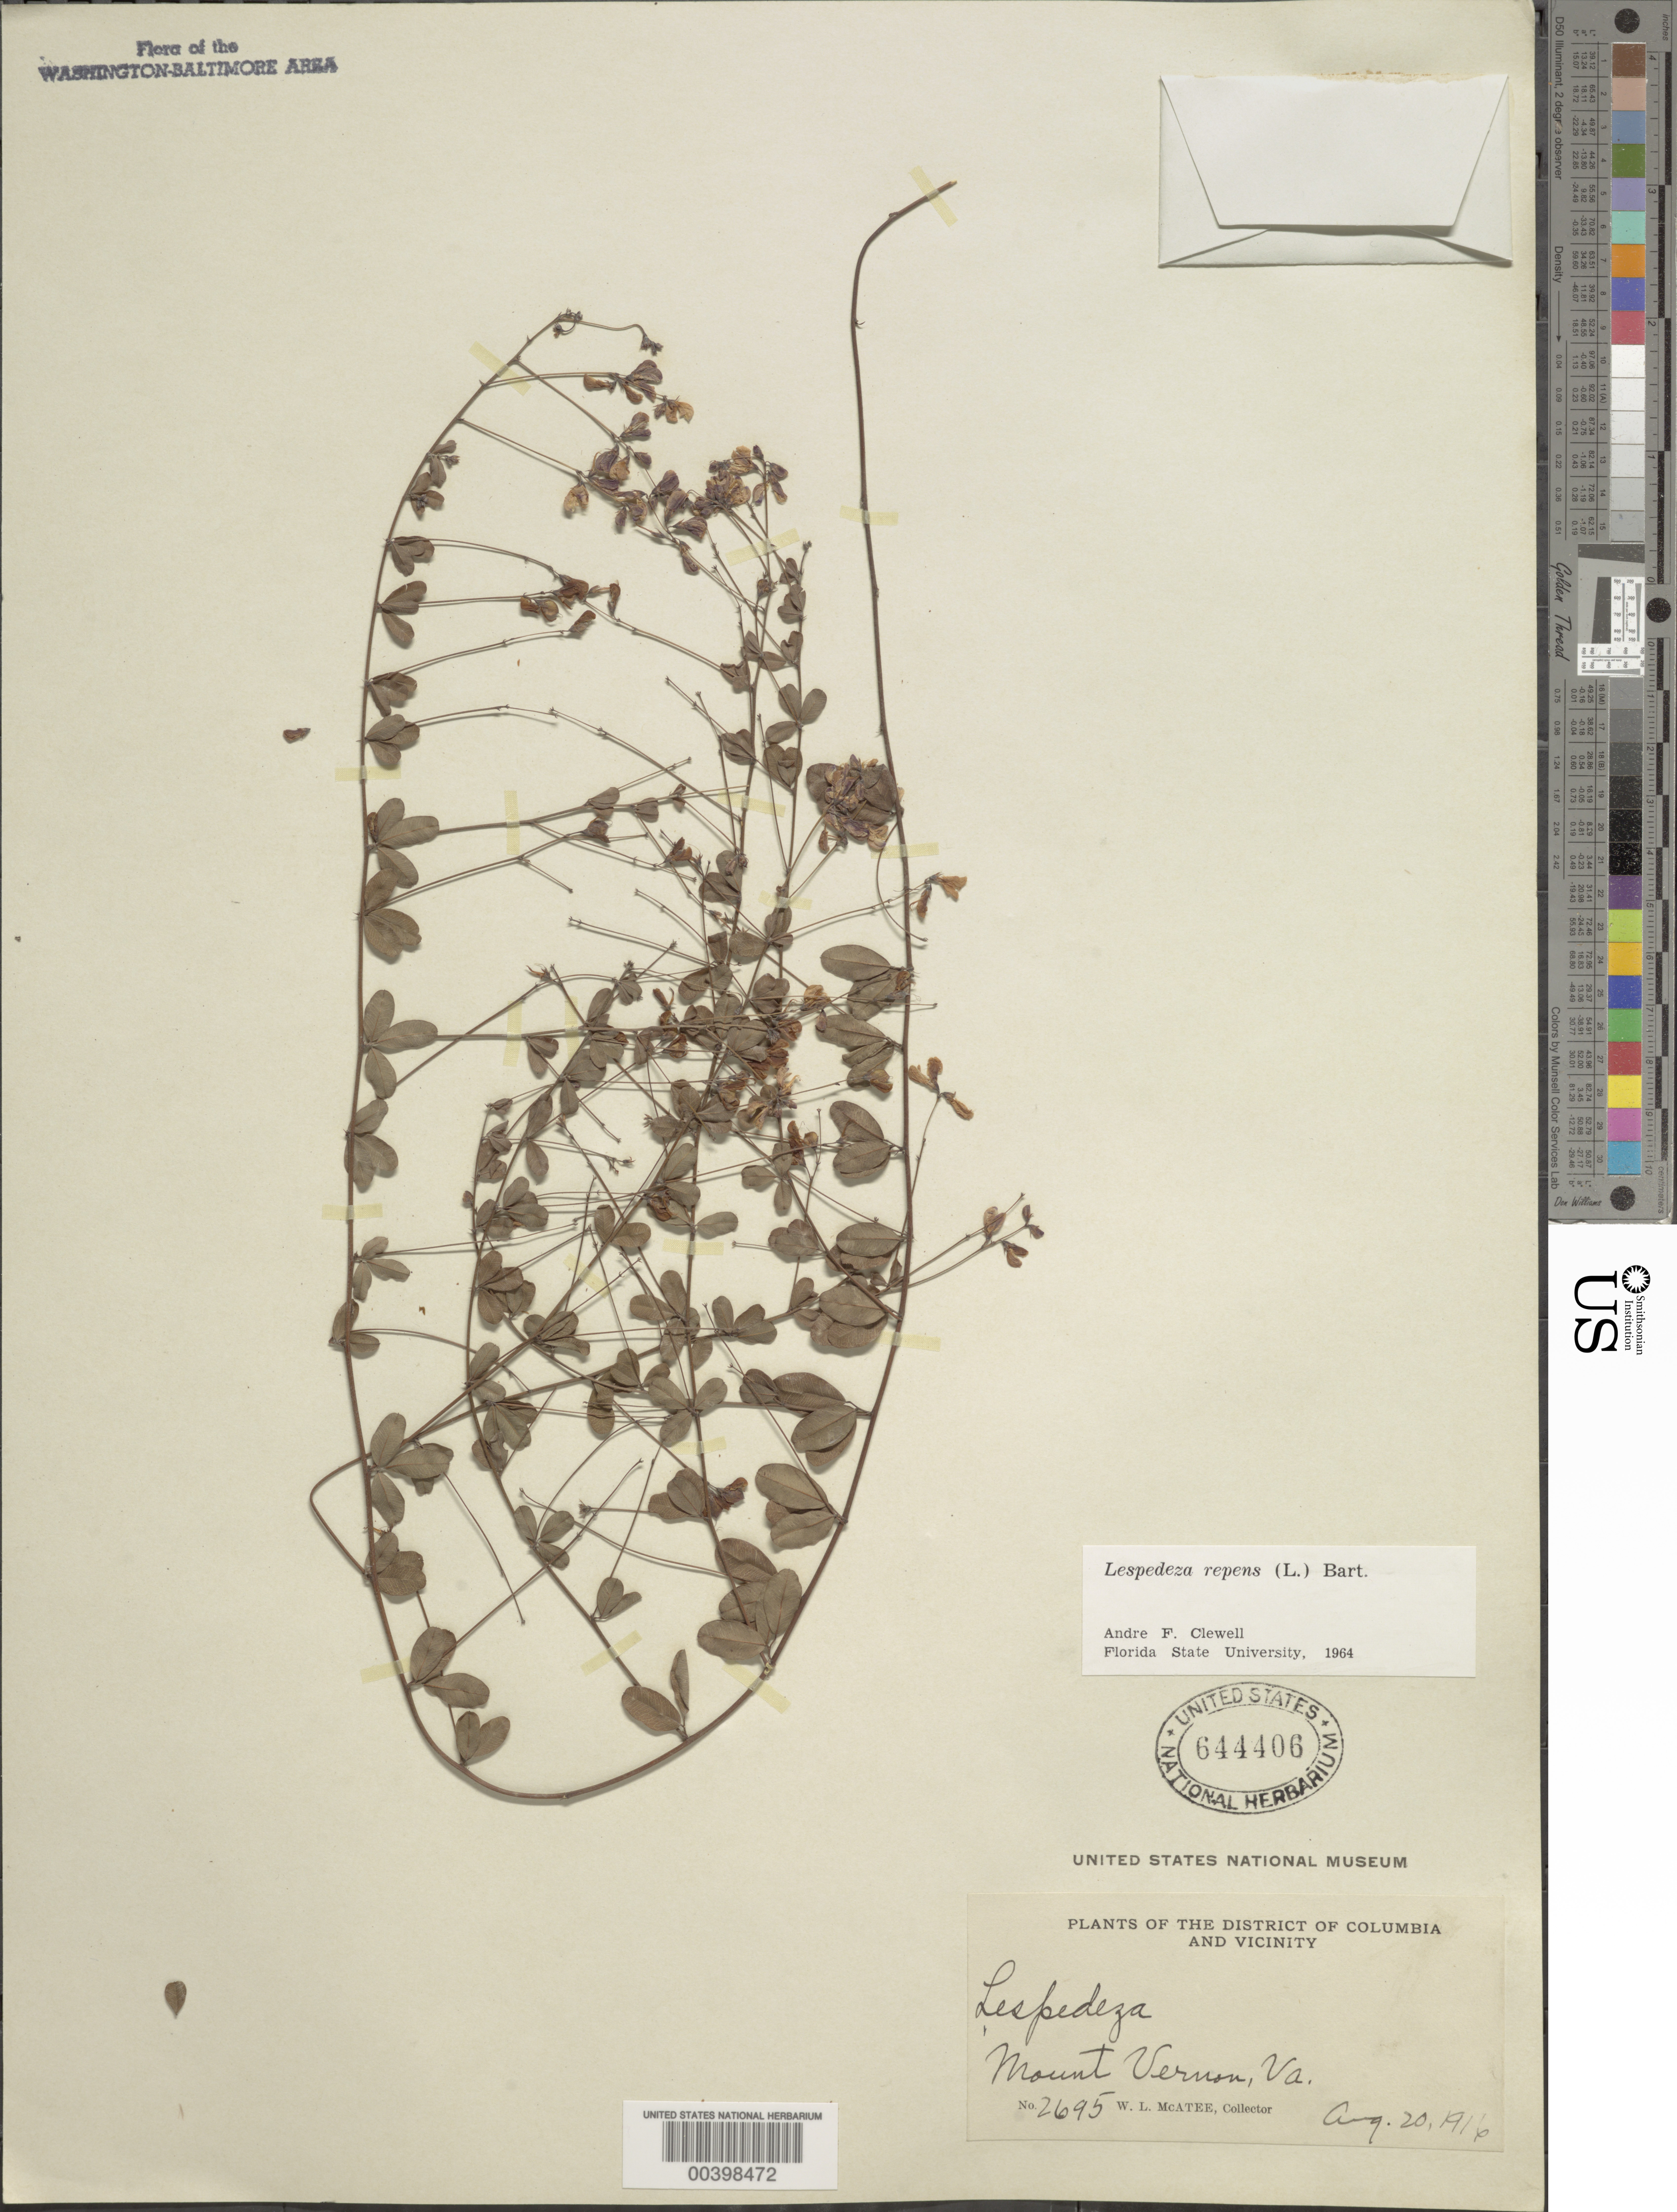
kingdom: Plantae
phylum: Tracheophyta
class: Magnoliopsida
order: Fabales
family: Fabaceae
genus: Lespedeza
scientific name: Lespedeza repens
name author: (L.) W.P.C. Barton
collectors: W. McAtee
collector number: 2695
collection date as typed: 20 Aug 1916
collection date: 1916-08-20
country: United States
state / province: Virginia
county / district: Fairfax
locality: Mount Vernon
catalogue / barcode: US 644406